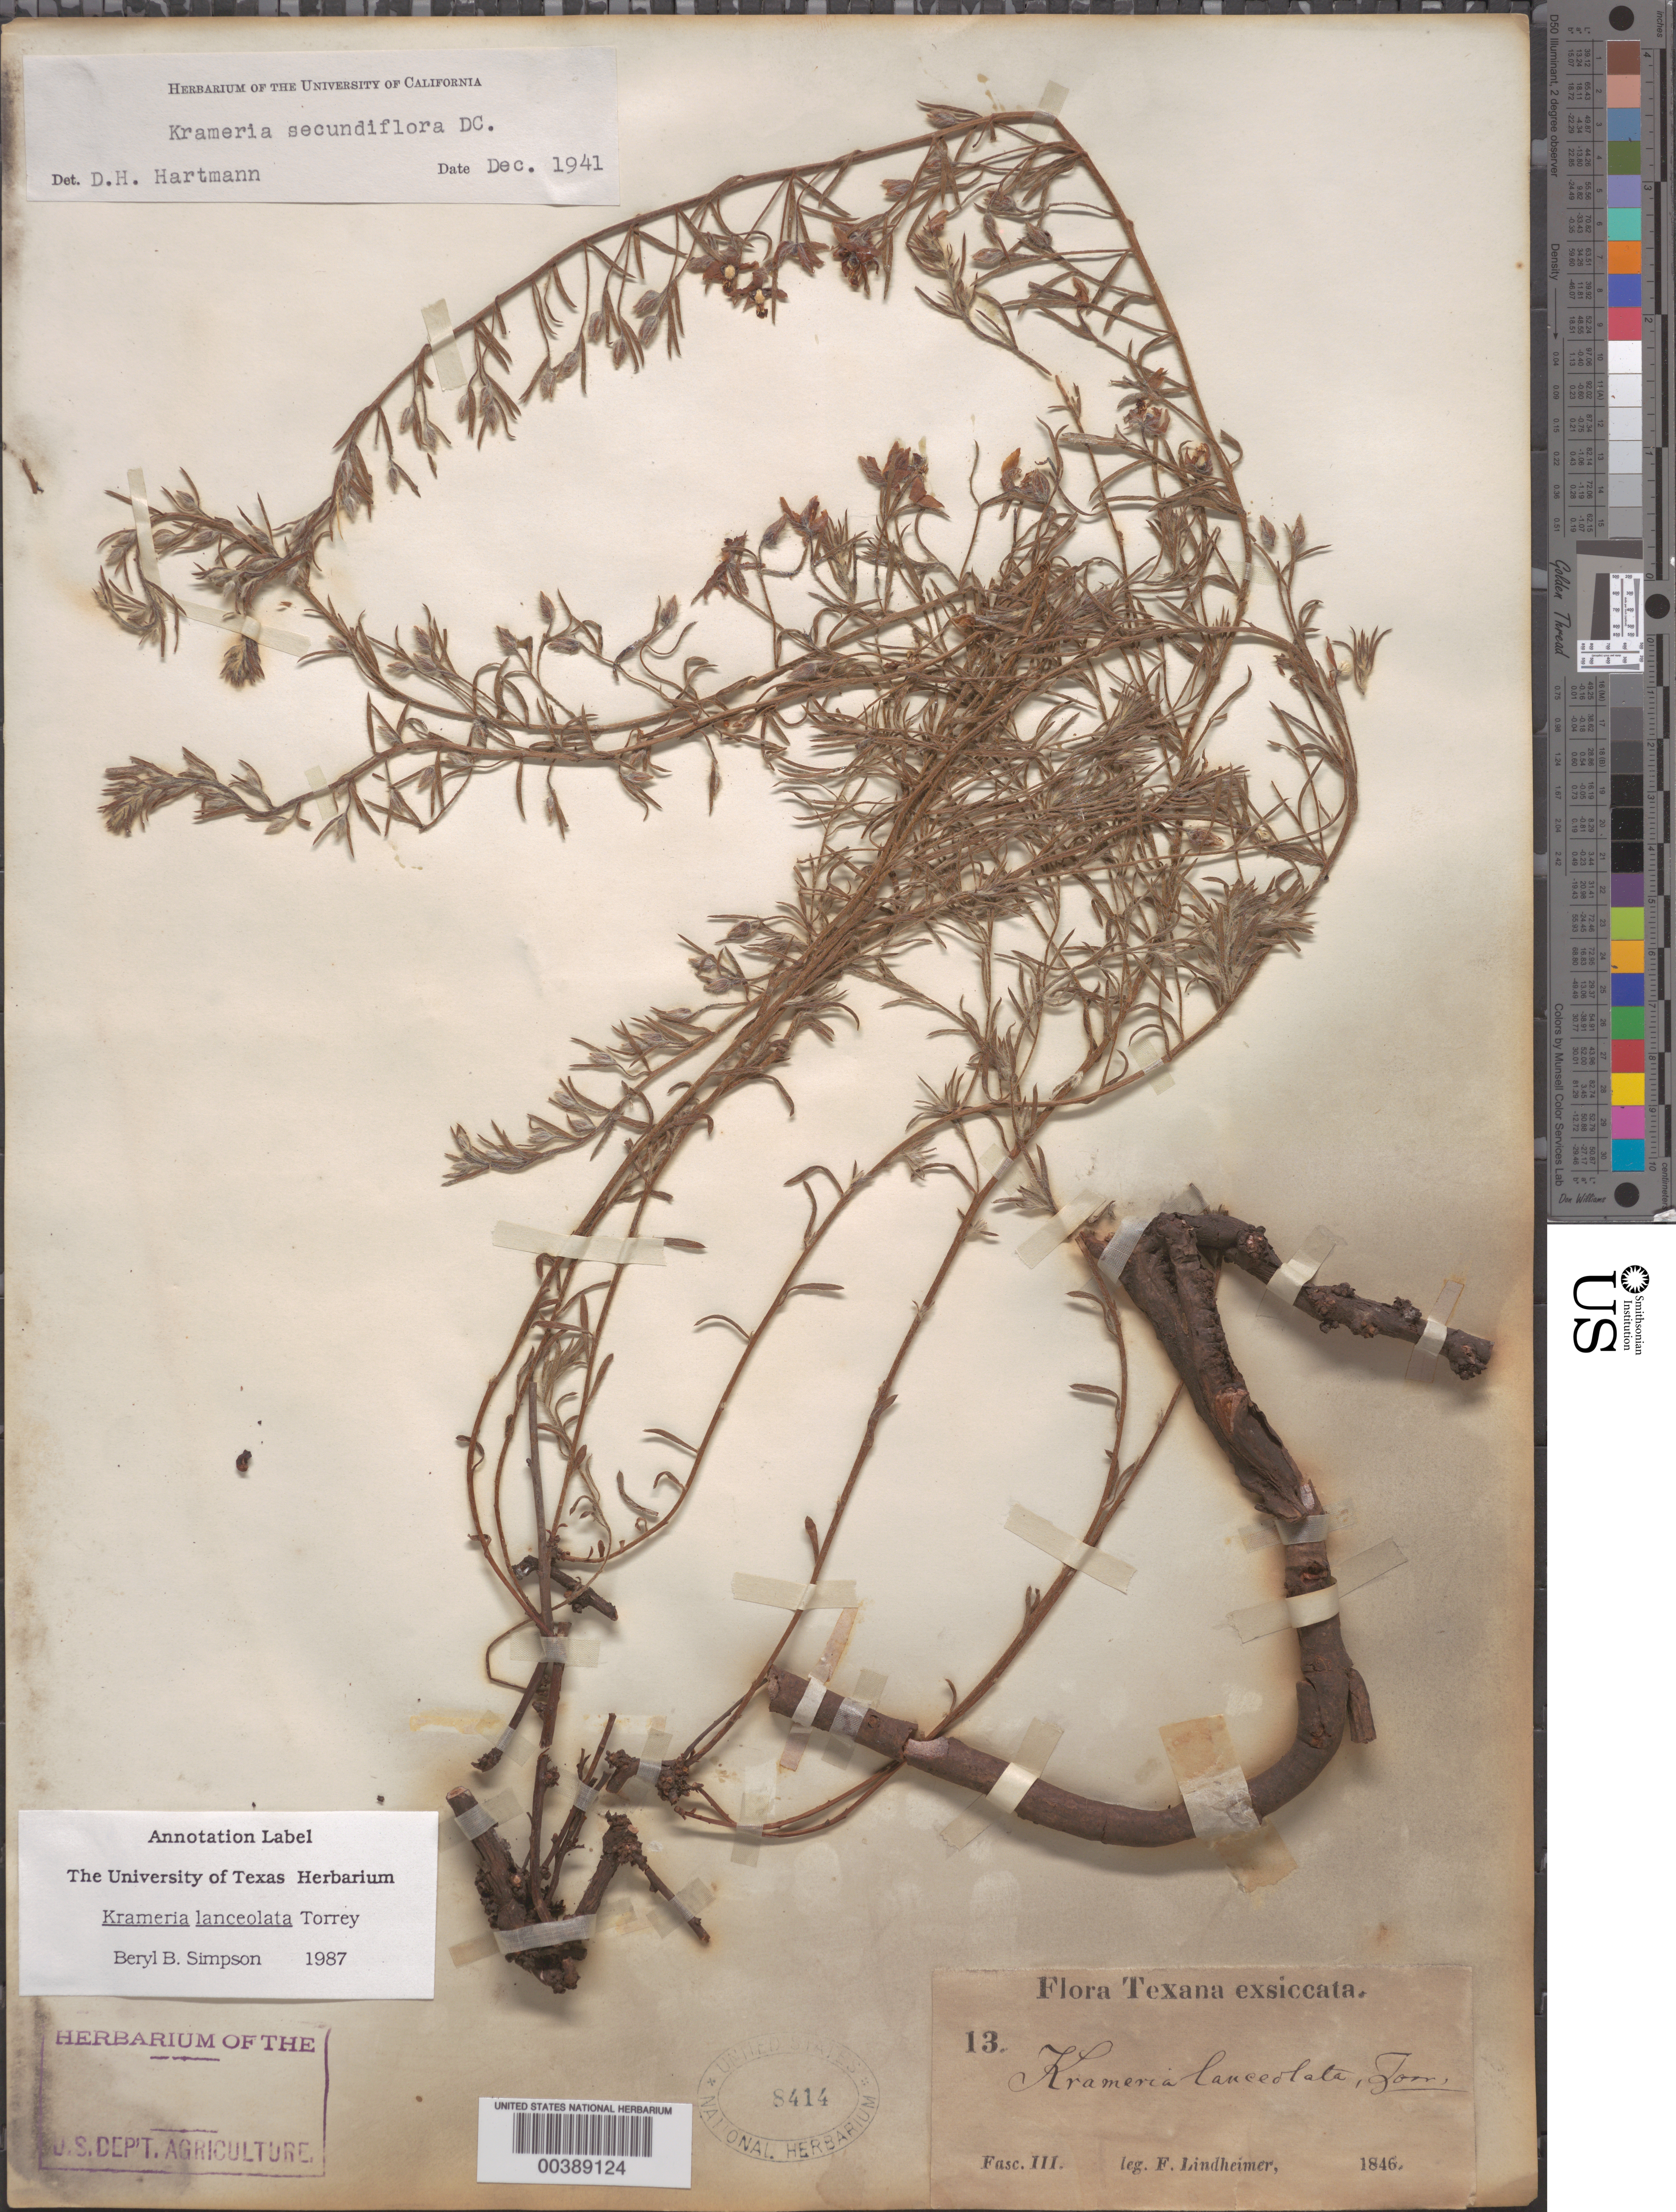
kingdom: Plantae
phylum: Tracheophyta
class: Magnoliopsida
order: Zygophyllales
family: Krameriaceae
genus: Krameria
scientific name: Krameria lanceolata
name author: Torr.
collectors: F. J. Lindheimer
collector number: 13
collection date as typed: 1846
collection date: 1846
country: United States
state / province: Texas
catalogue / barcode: US 8414